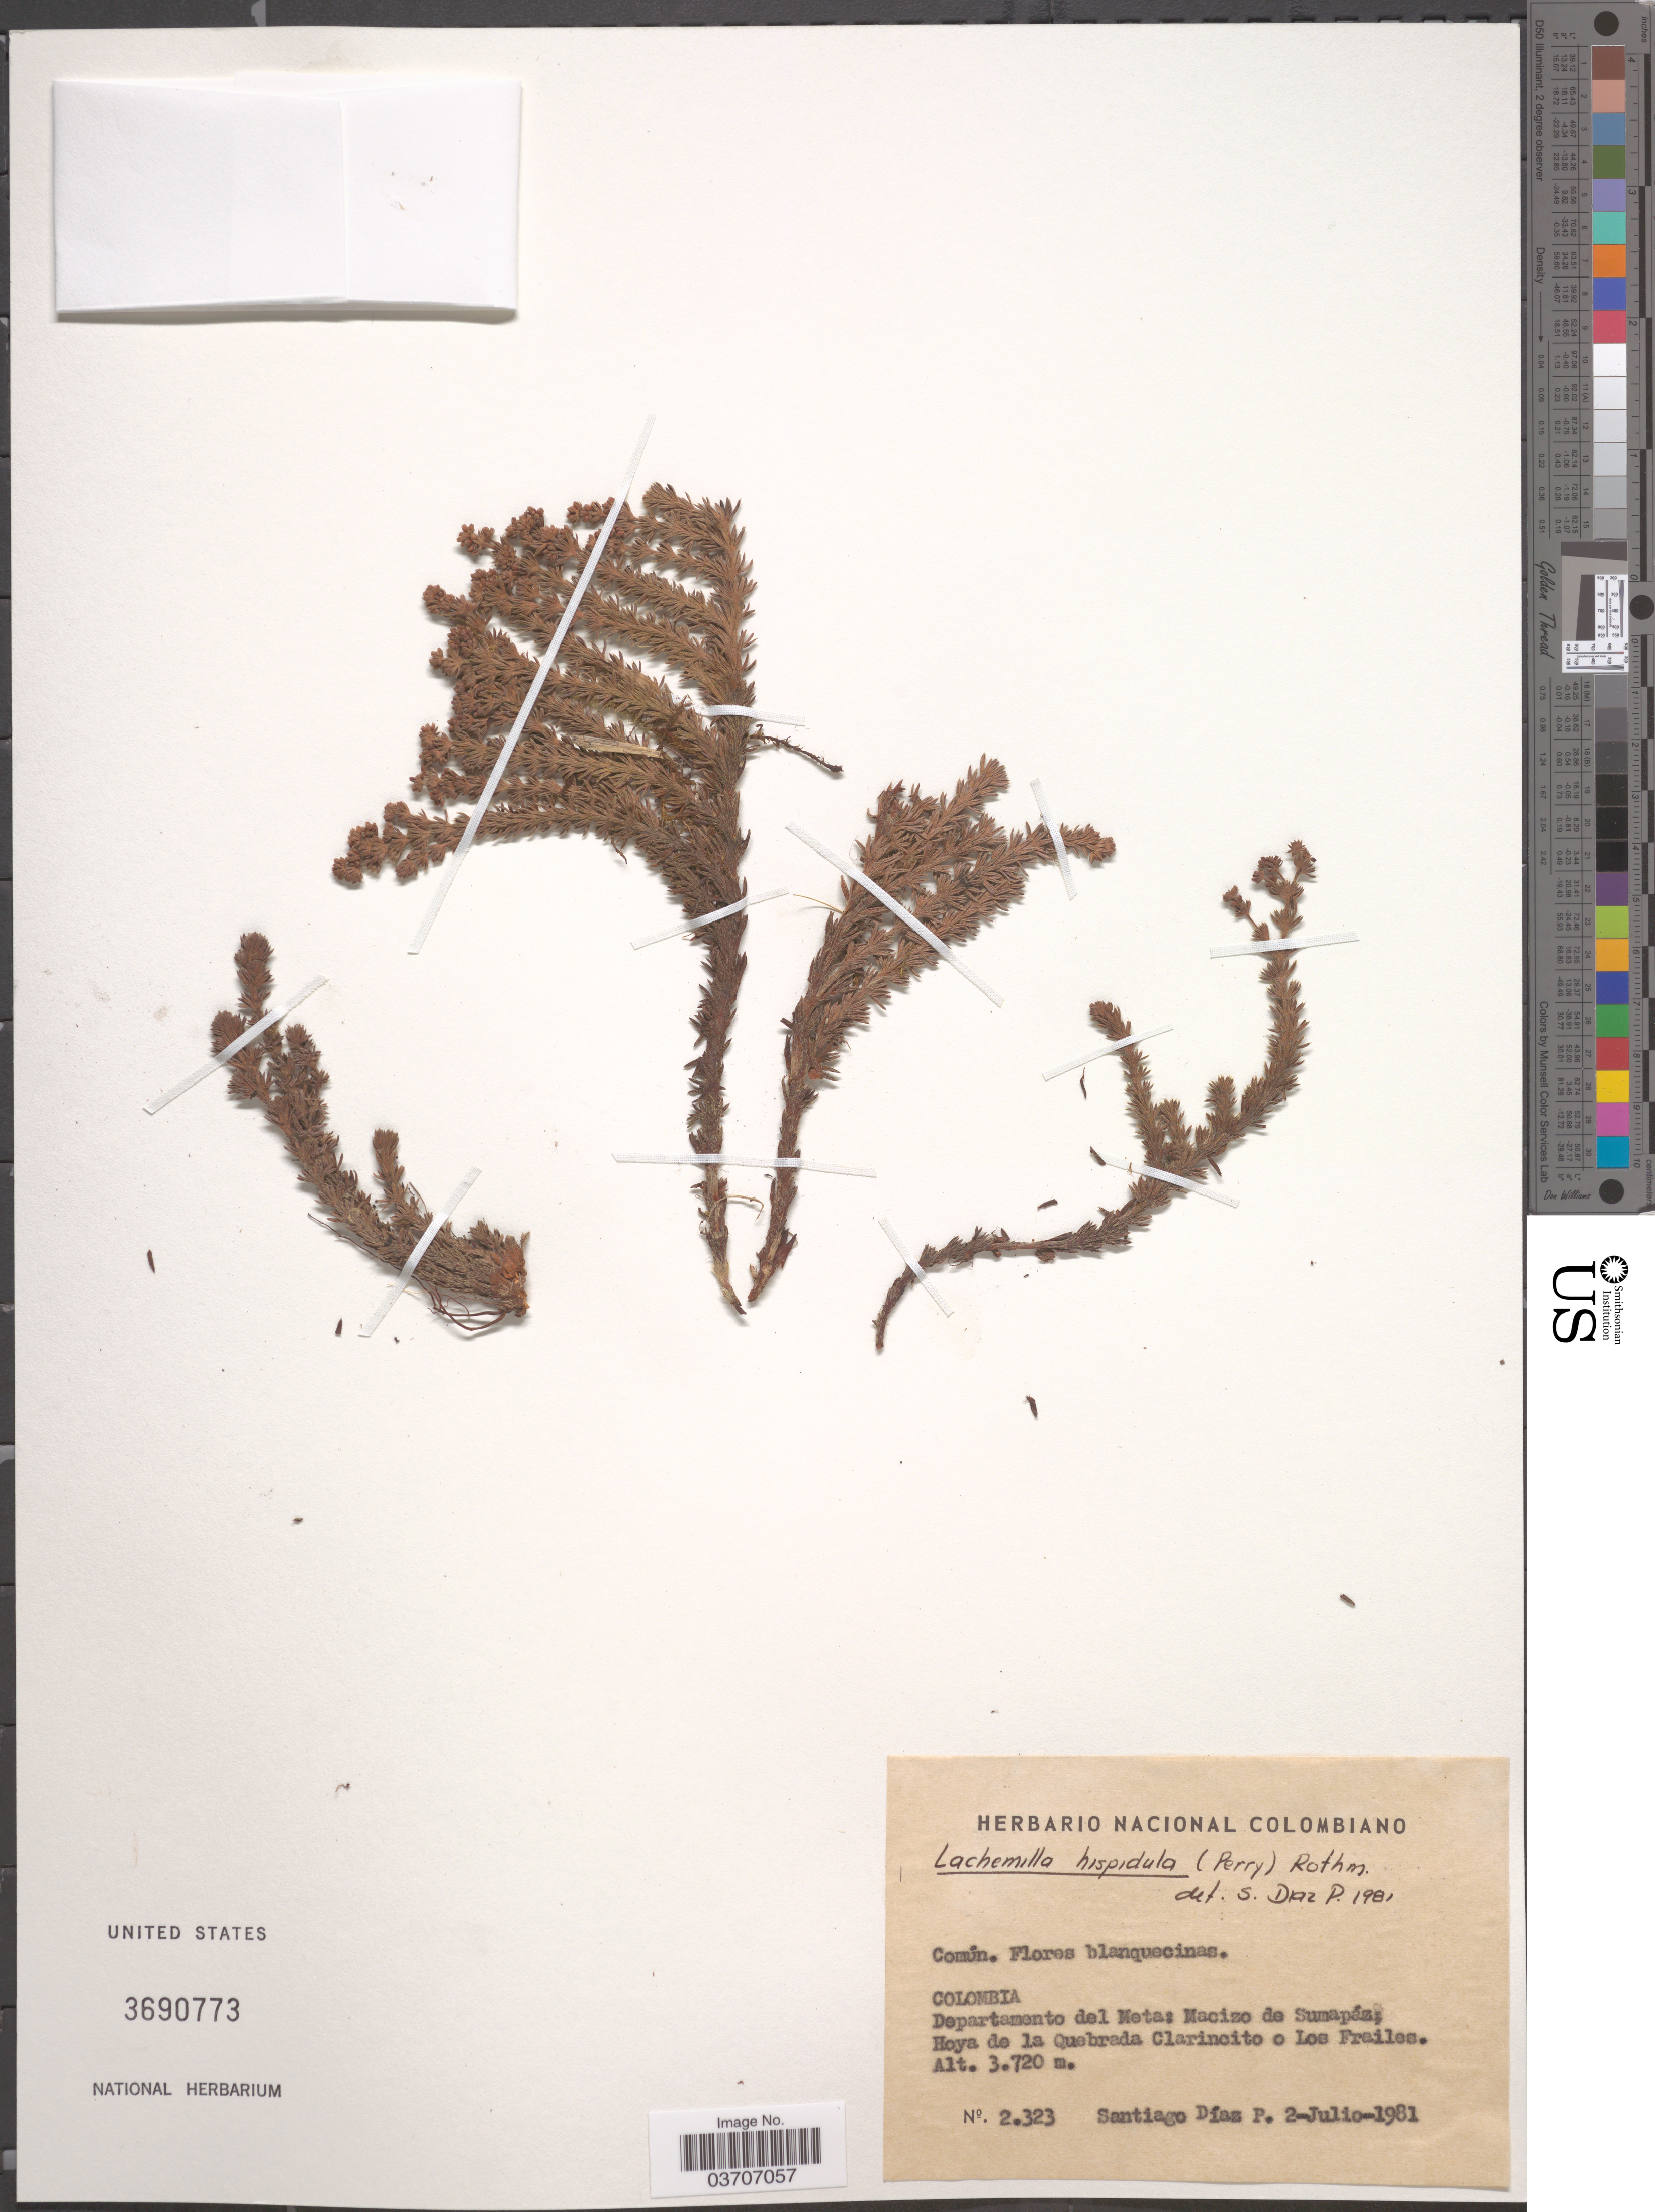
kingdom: Plantae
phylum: Tracheophyta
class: Magnoliopsida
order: Rosales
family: Rosaceae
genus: Lachemilla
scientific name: Lachemilla hispidula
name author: (L.M. Perry) Rothm.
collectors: S. Diaz P.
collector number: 2323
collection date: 1981-07-02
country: Colombia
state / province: Meta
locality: Departamento del Menta; Macizo de Sumapáz; Hoya de la Quebrada Clarincito o Los Frailes.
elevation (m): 3720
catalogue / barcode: US 3690773